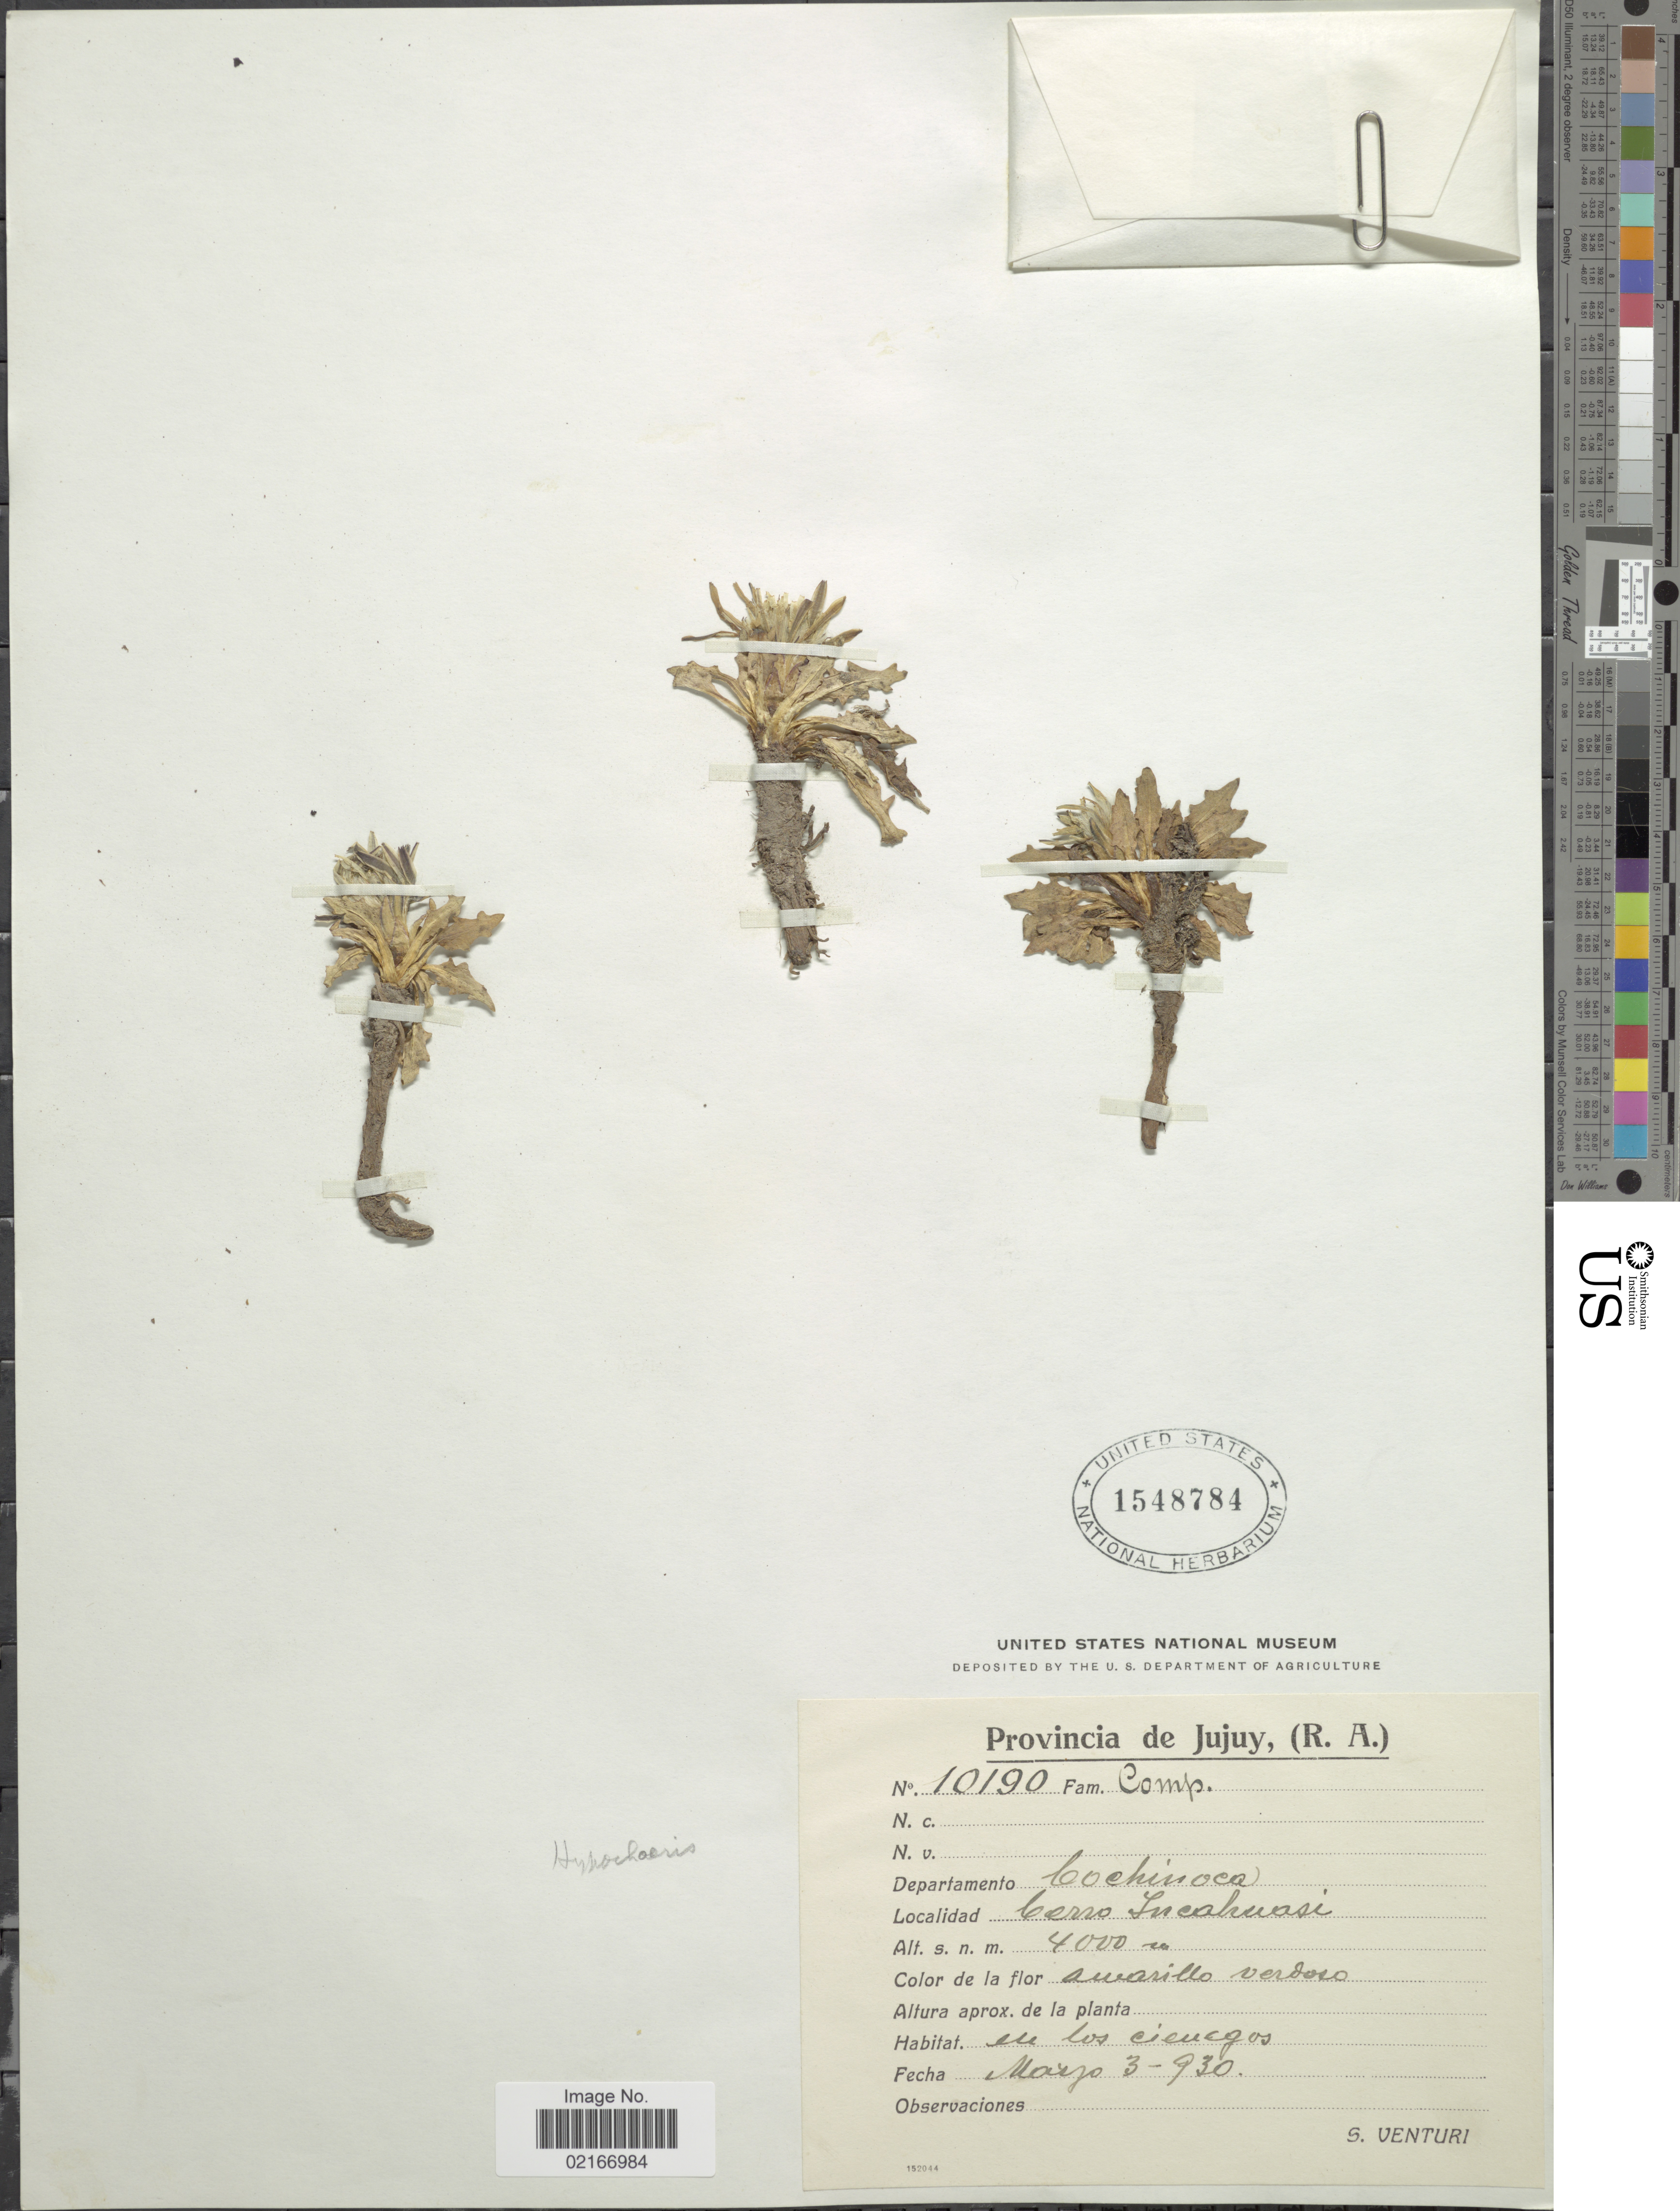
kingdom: Plantae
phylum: Tracheophyta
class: Magnoliopsida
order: Asterales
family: Asteraceae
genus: Hypochaeris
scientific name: Hypochaeris sp.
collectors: S. Venturi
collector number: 10190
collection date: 1930-05-03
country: Argentina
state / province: Jujuy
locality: Departamento Cochinoca, Cerro Incahuasi (R.A.)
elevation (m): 4000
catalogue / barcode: US 1548784